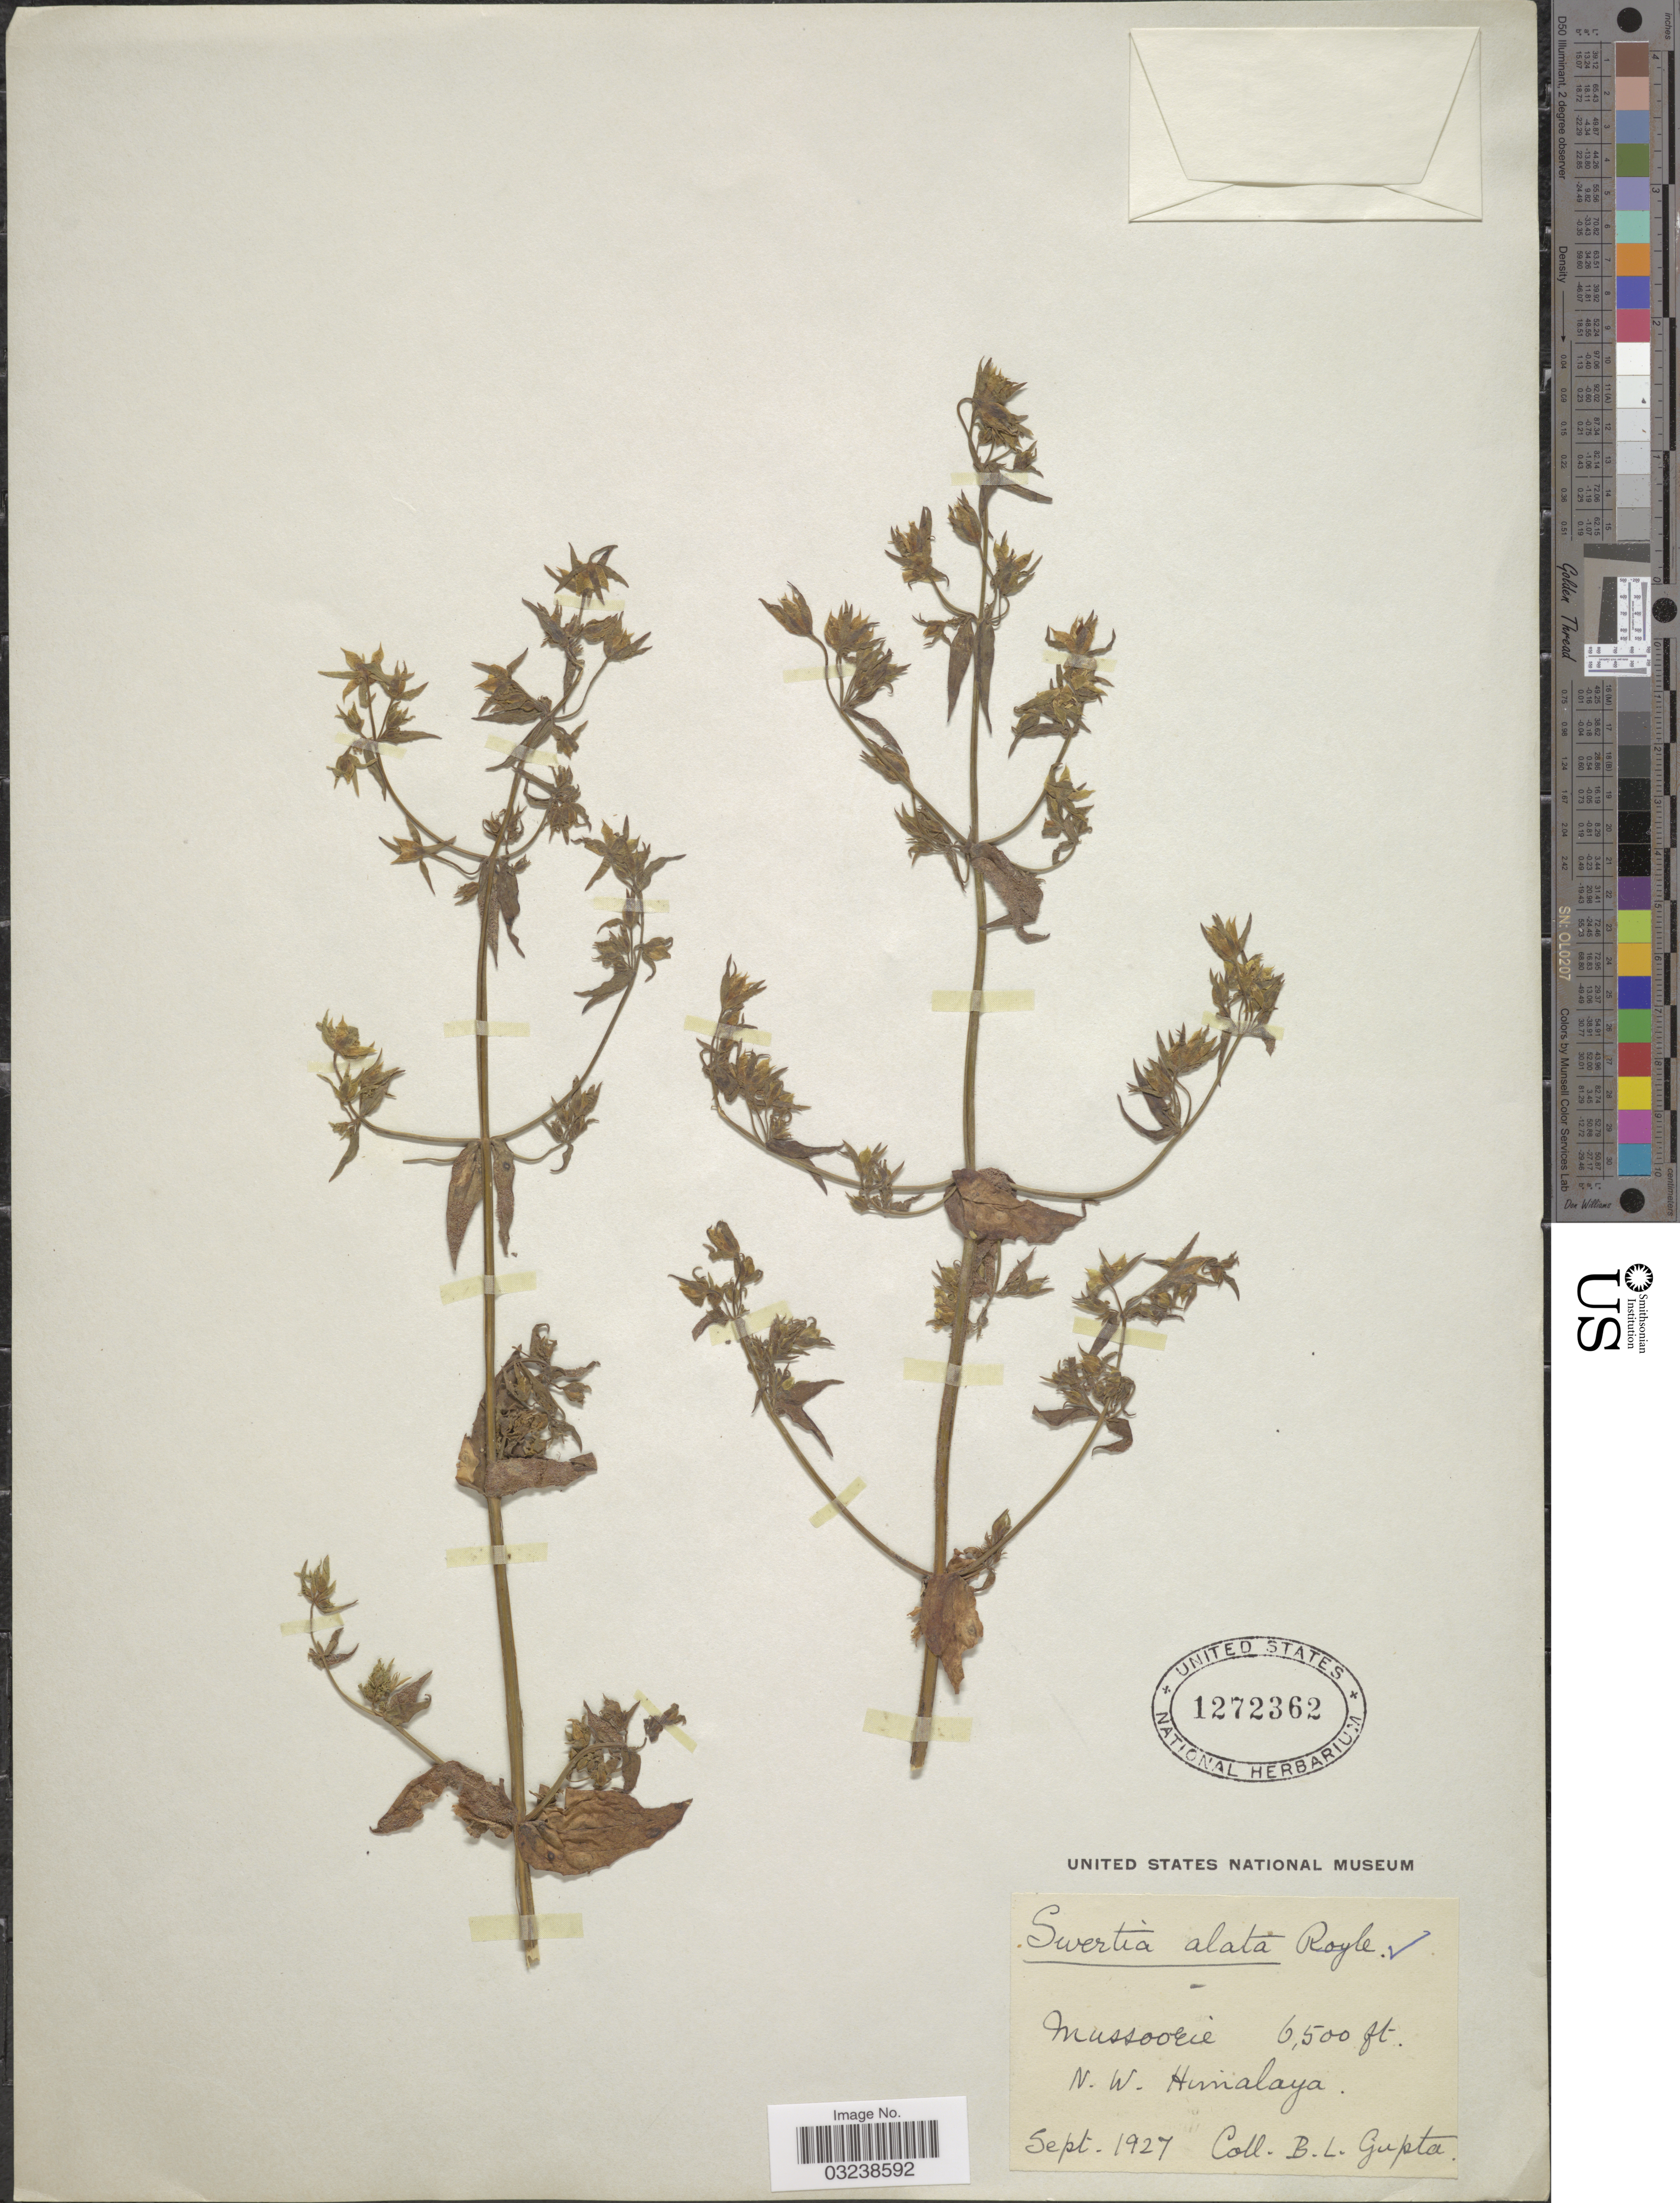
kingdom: Plantae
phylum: Tracheophyta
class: Magnoliopsida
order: Gentianales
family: Gentianaceae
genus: Swertia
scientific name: Swertia alata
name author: C.B. Clarke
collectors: B. L. Gupta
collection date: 1927-09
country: India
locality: Mussoorie. N.W. Himalaya.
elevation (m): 1981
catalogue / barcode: US 1272362